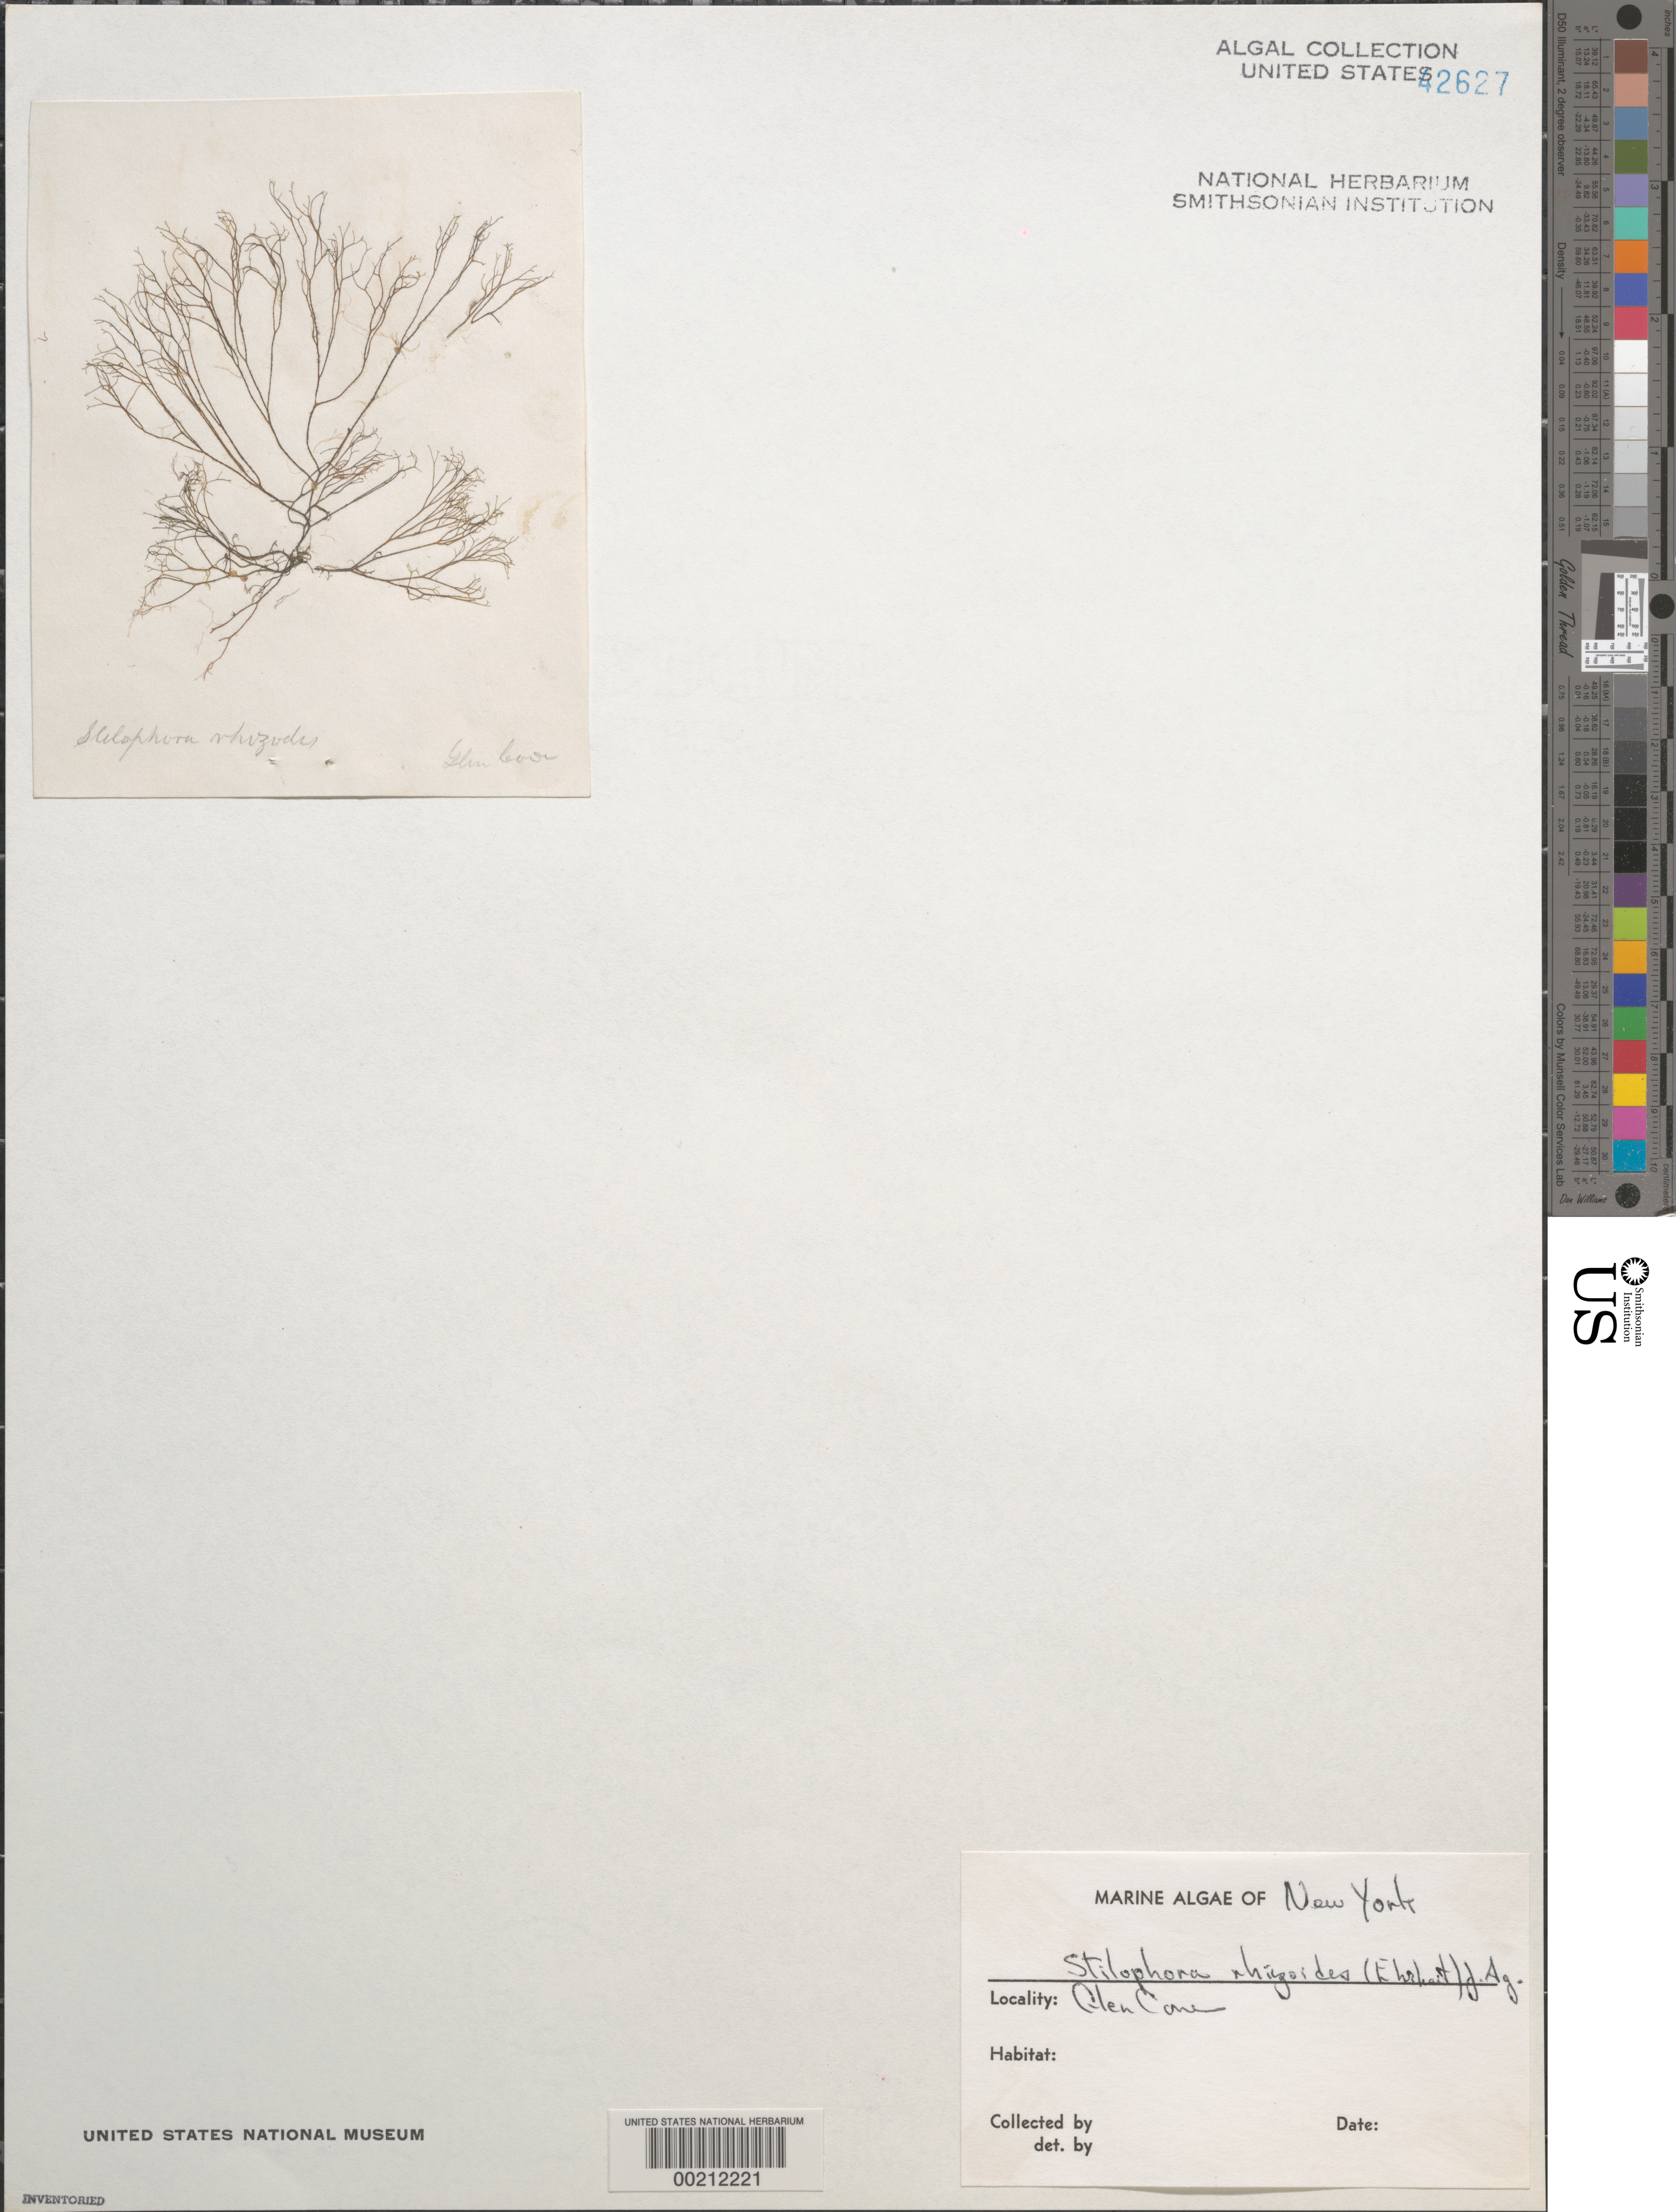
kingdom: Chromista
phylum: Ochrophyta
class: Phaeophyceae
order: Ectocarpales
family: Chordariaceae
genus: Stilophora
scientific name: Stilophora tenella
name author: (Esper) P.C. Silva in P.C. Silva et al.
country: United States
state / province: New York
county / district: Nassau County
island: Long Island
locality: Glen Cove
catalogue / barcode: US 42627